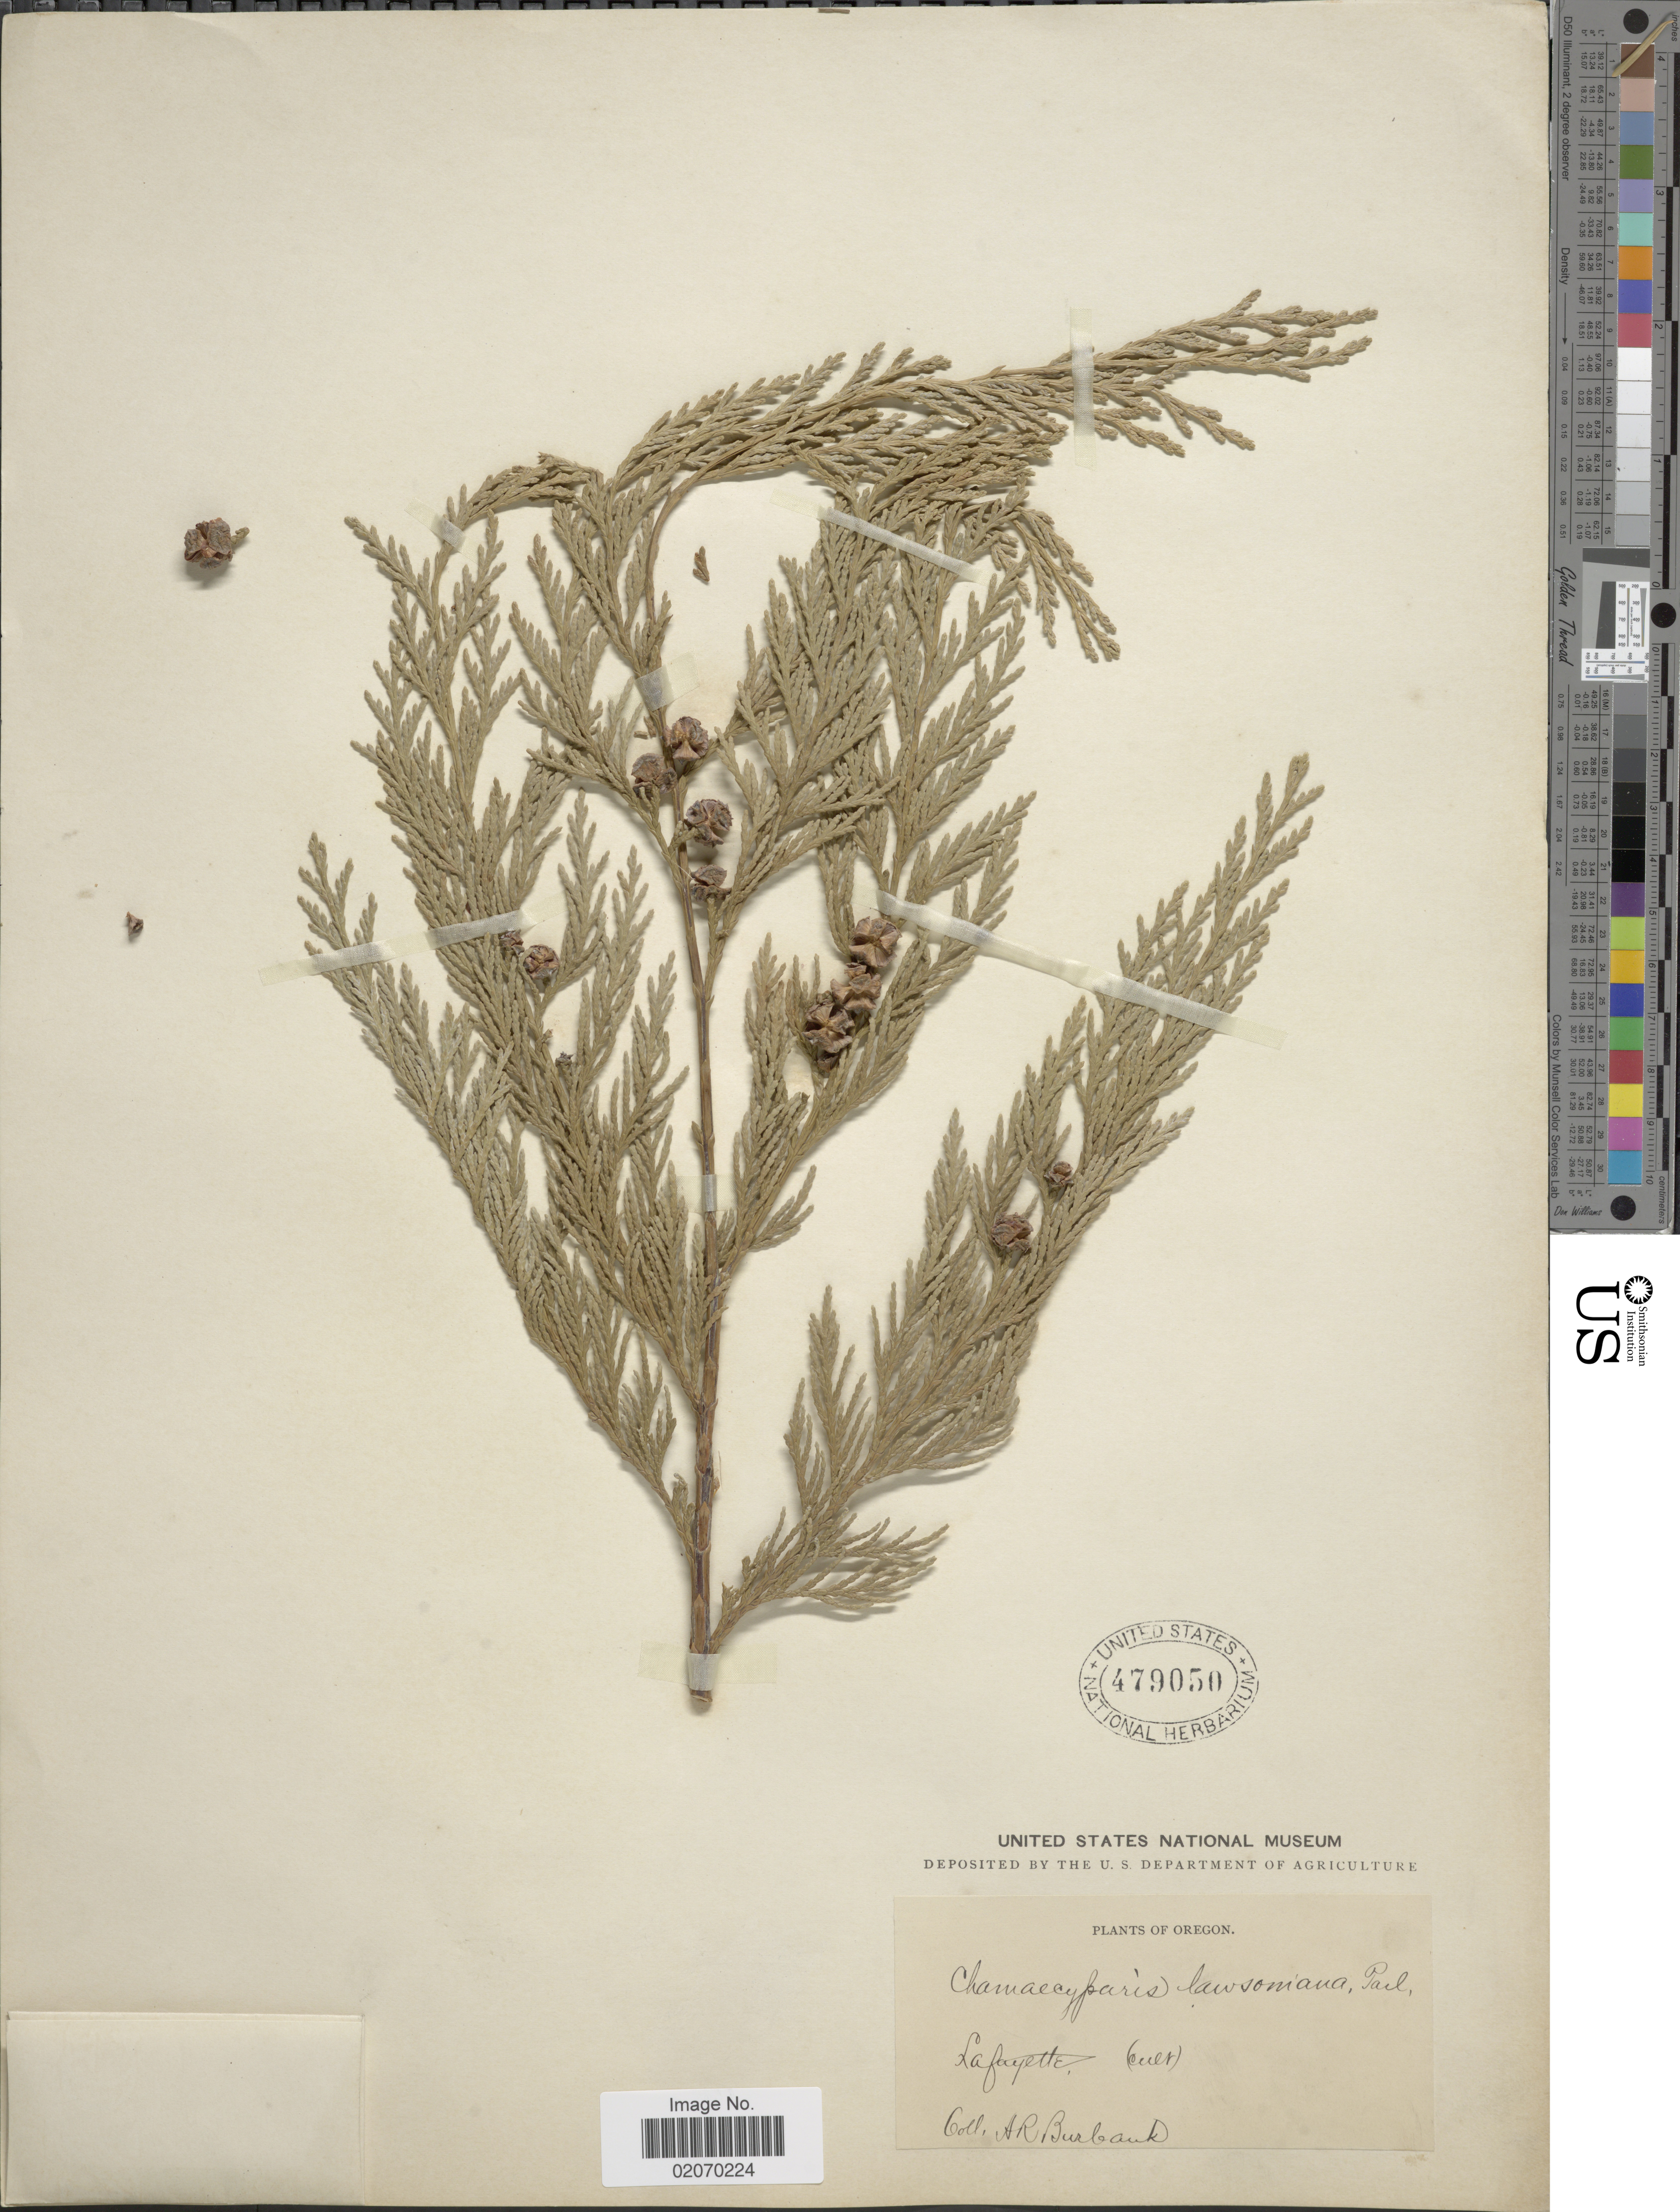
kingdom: Plantae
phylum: Tracheophyta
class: Pinopsida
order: Pinales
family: Cupressaceae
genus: Chamaecyparis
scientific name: Chamaecyparis lawsoniana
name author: (A. Murray bis) Parl.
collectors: A. Burbank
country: United States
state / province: Oregon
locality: Lafayette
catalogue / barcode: US 479050